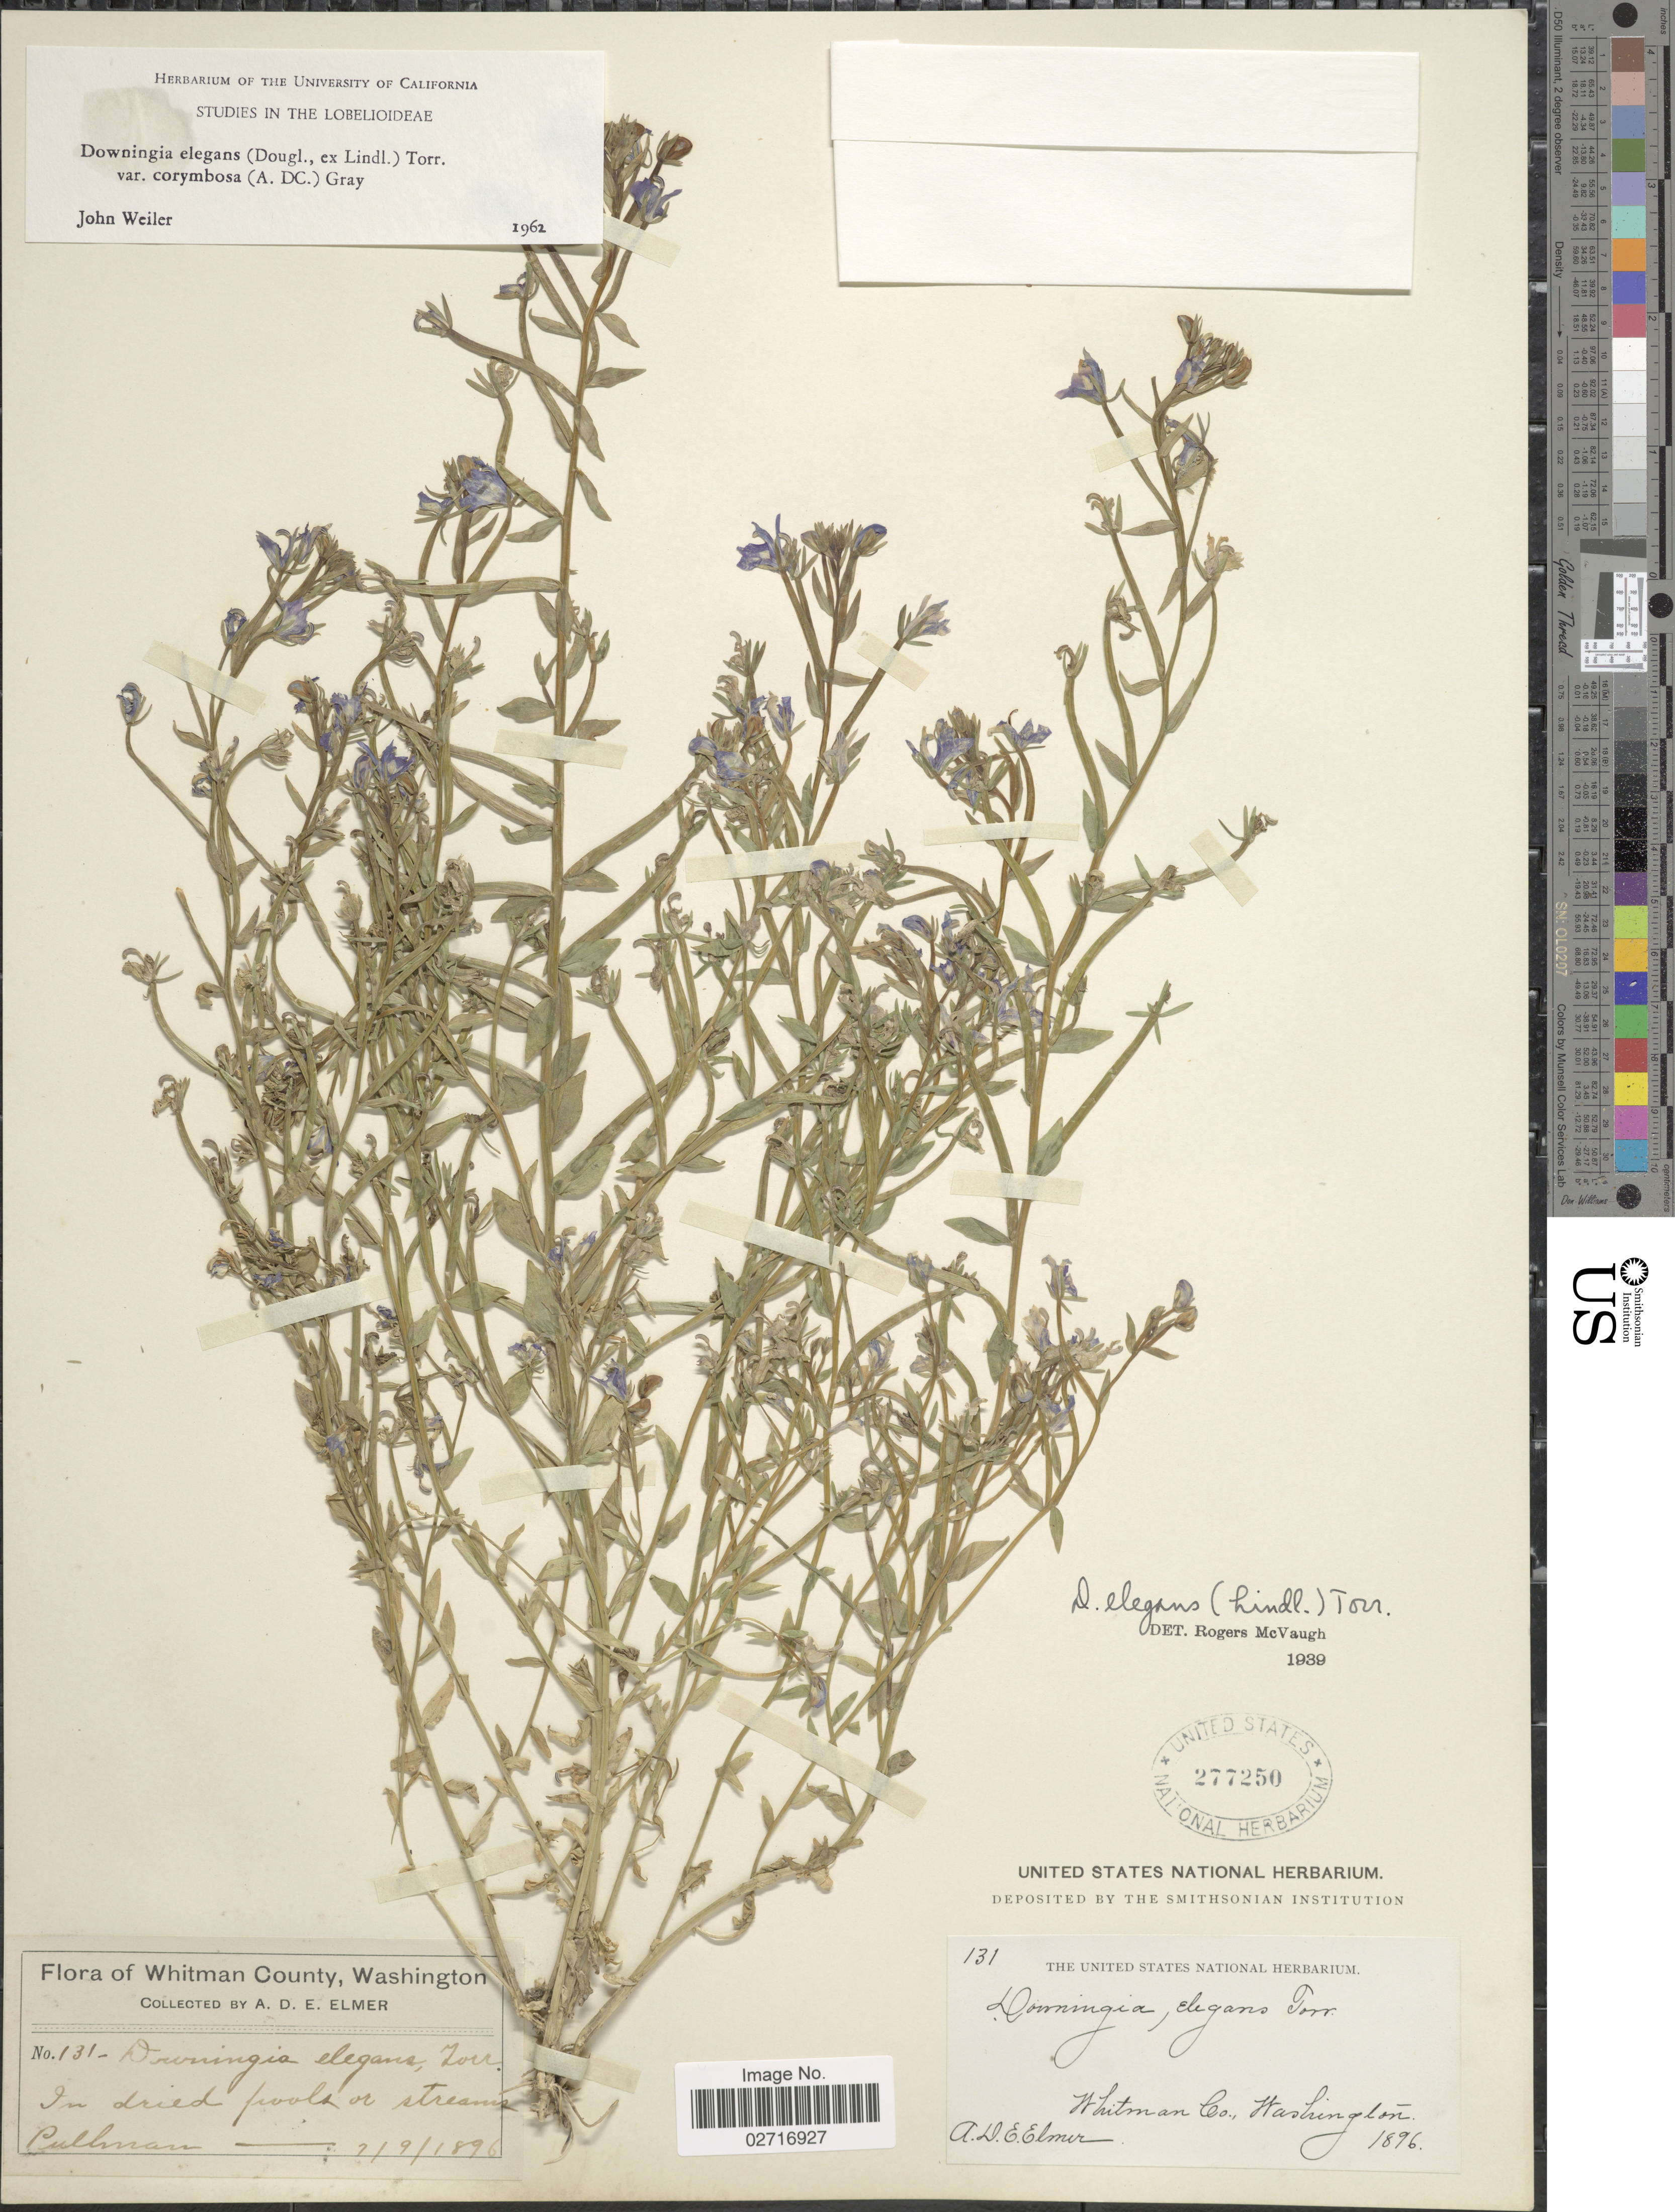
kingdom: Plantae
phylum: Tracheophyta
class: Magnoliopsida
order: Asterales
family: Campanulaceae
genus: Downingia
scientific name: Downingia elegans var. corymbosa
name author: (A. DC.) A. Gray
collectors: A. D. E. Elmer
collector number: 131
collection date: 1896-07-09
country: United States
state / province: Washington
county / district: Whitman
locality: Whitman County. In dried pools or streams, Pullman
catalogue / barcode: US 277250